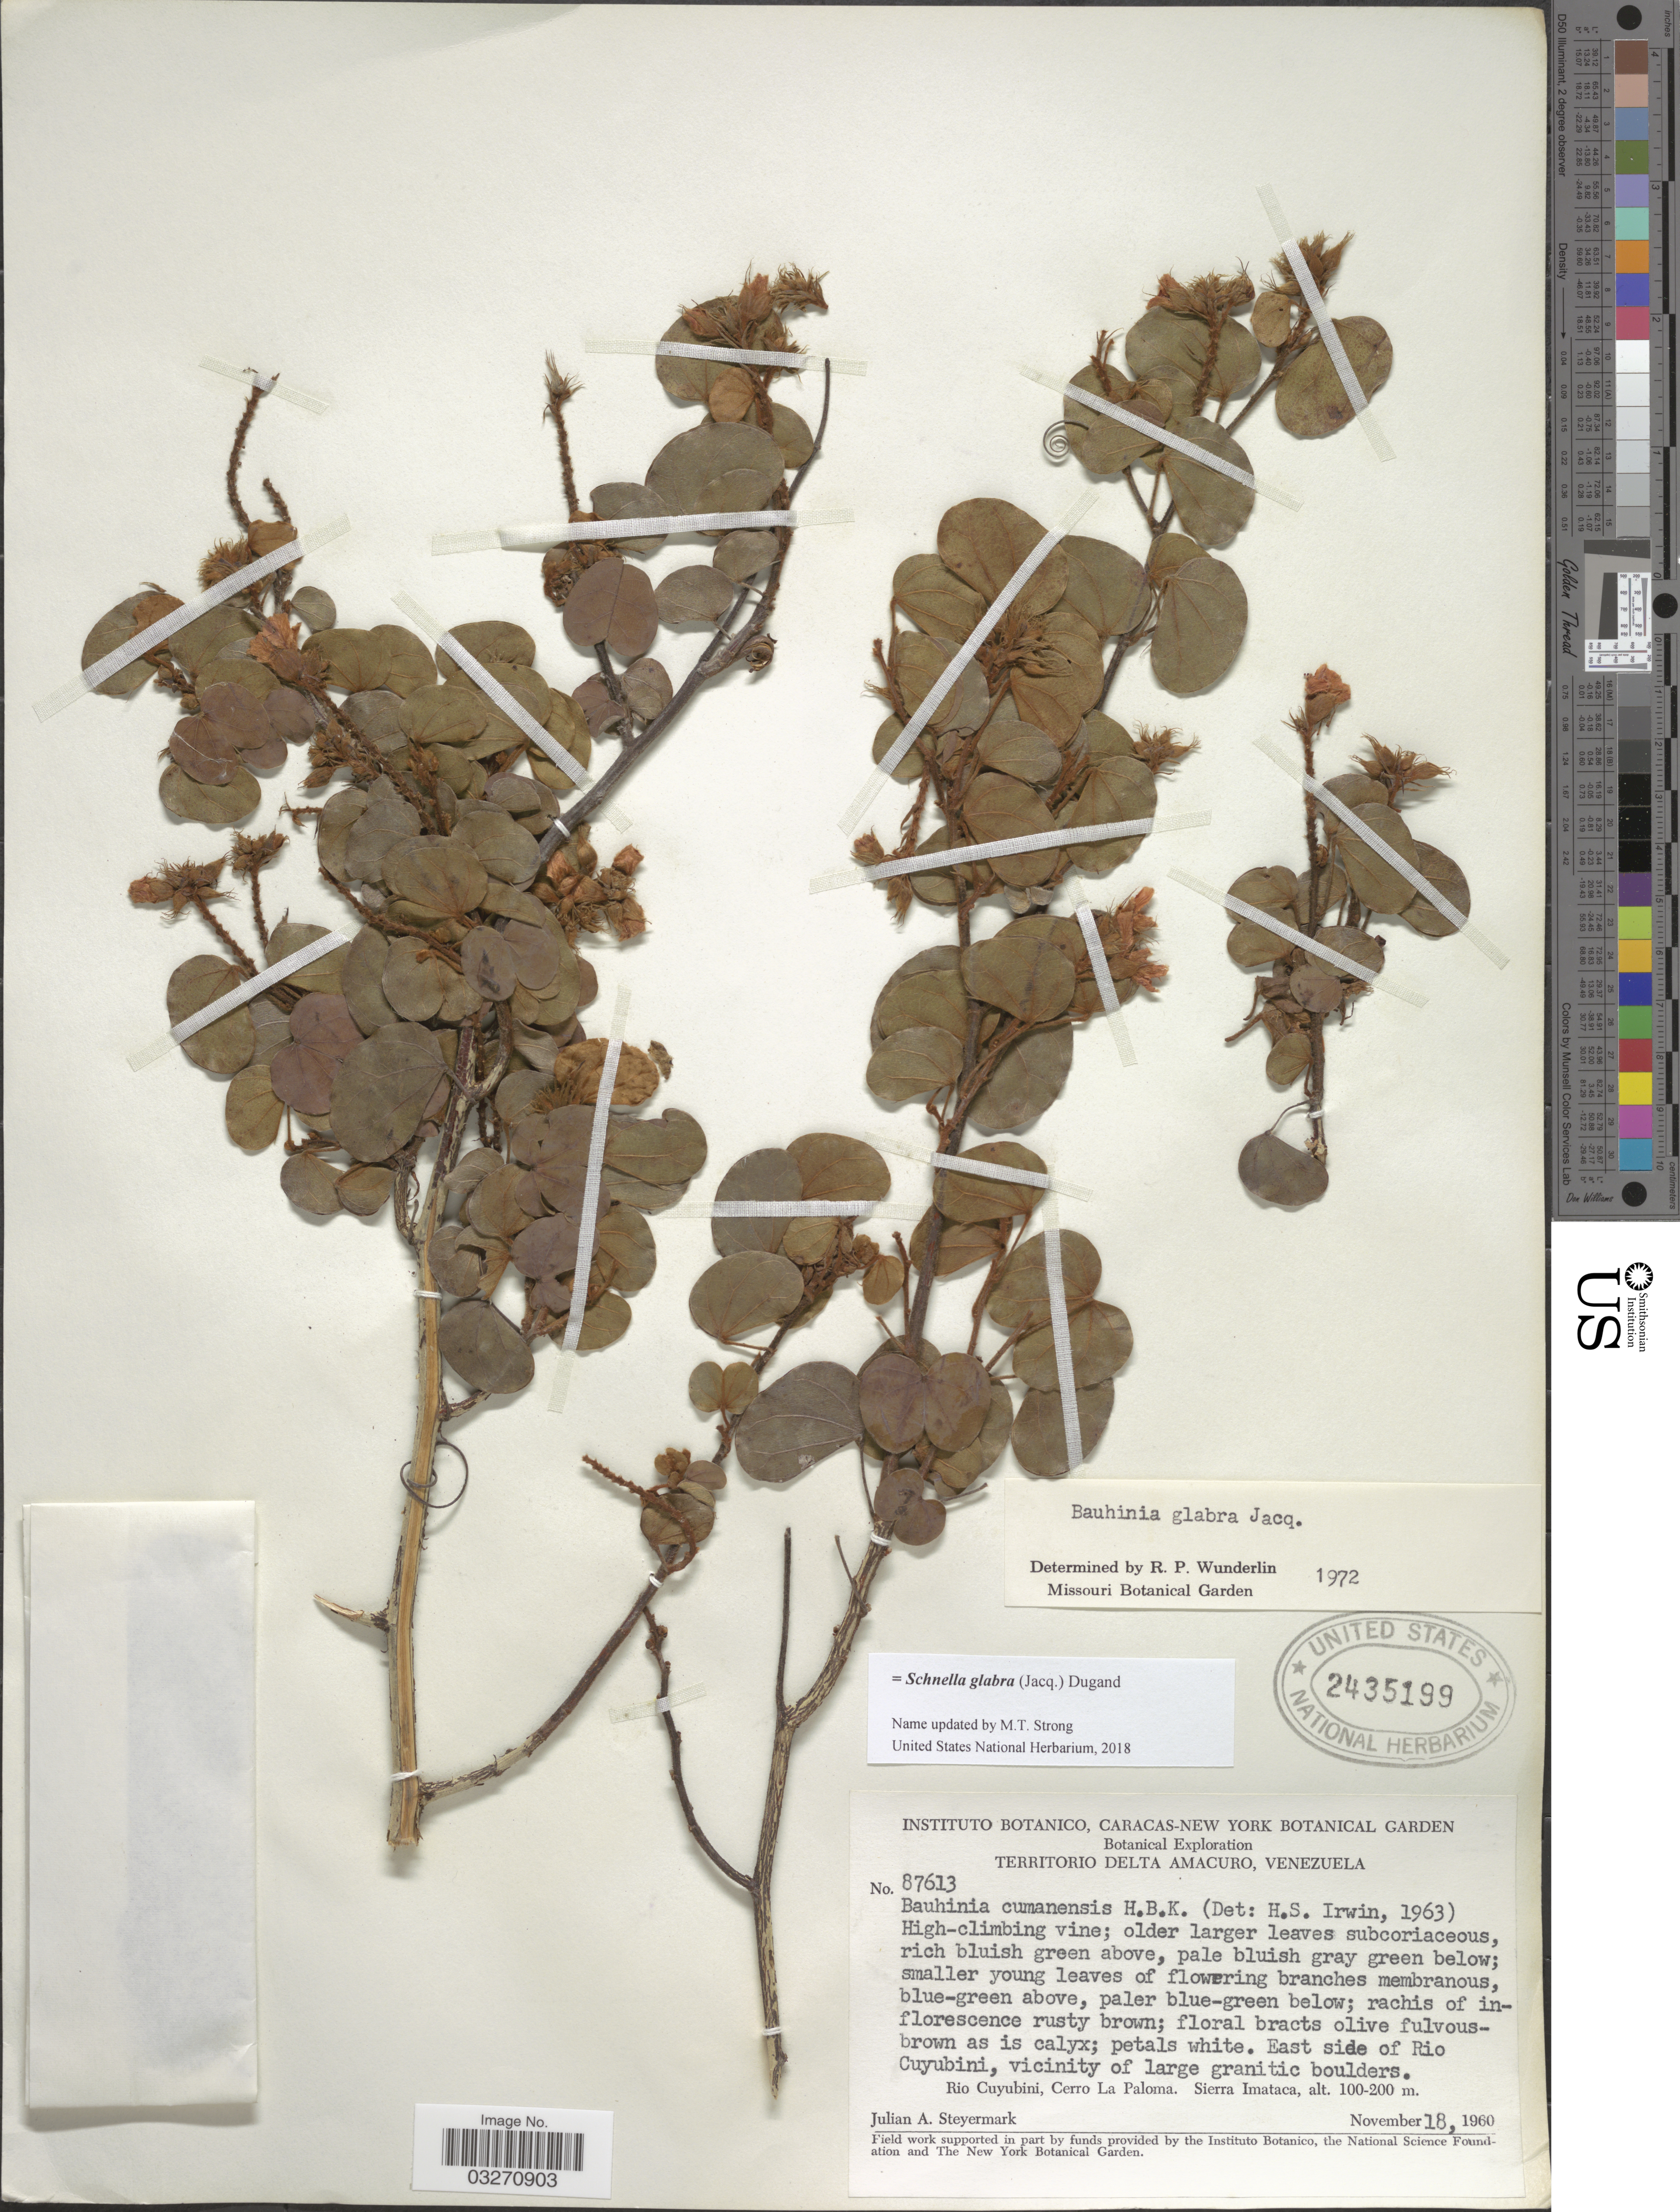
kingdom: Plantae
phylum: Tracheophyta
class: Magnoliopsida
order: Fabales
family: Fabaceae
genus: Schnella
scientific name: Schnella glabra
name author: (Jacq.) Dugand G.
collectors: J. Steyermark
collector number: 87613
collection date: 1960-11-18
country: Venezuela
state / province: Delta Amacuro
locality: East side of Rio Cuyubini, vicinity of large granitic boulders. Rio Cuyubini, Cerro La Paloma. Sierra Imataca.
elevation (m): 100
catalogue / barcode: US 2435199